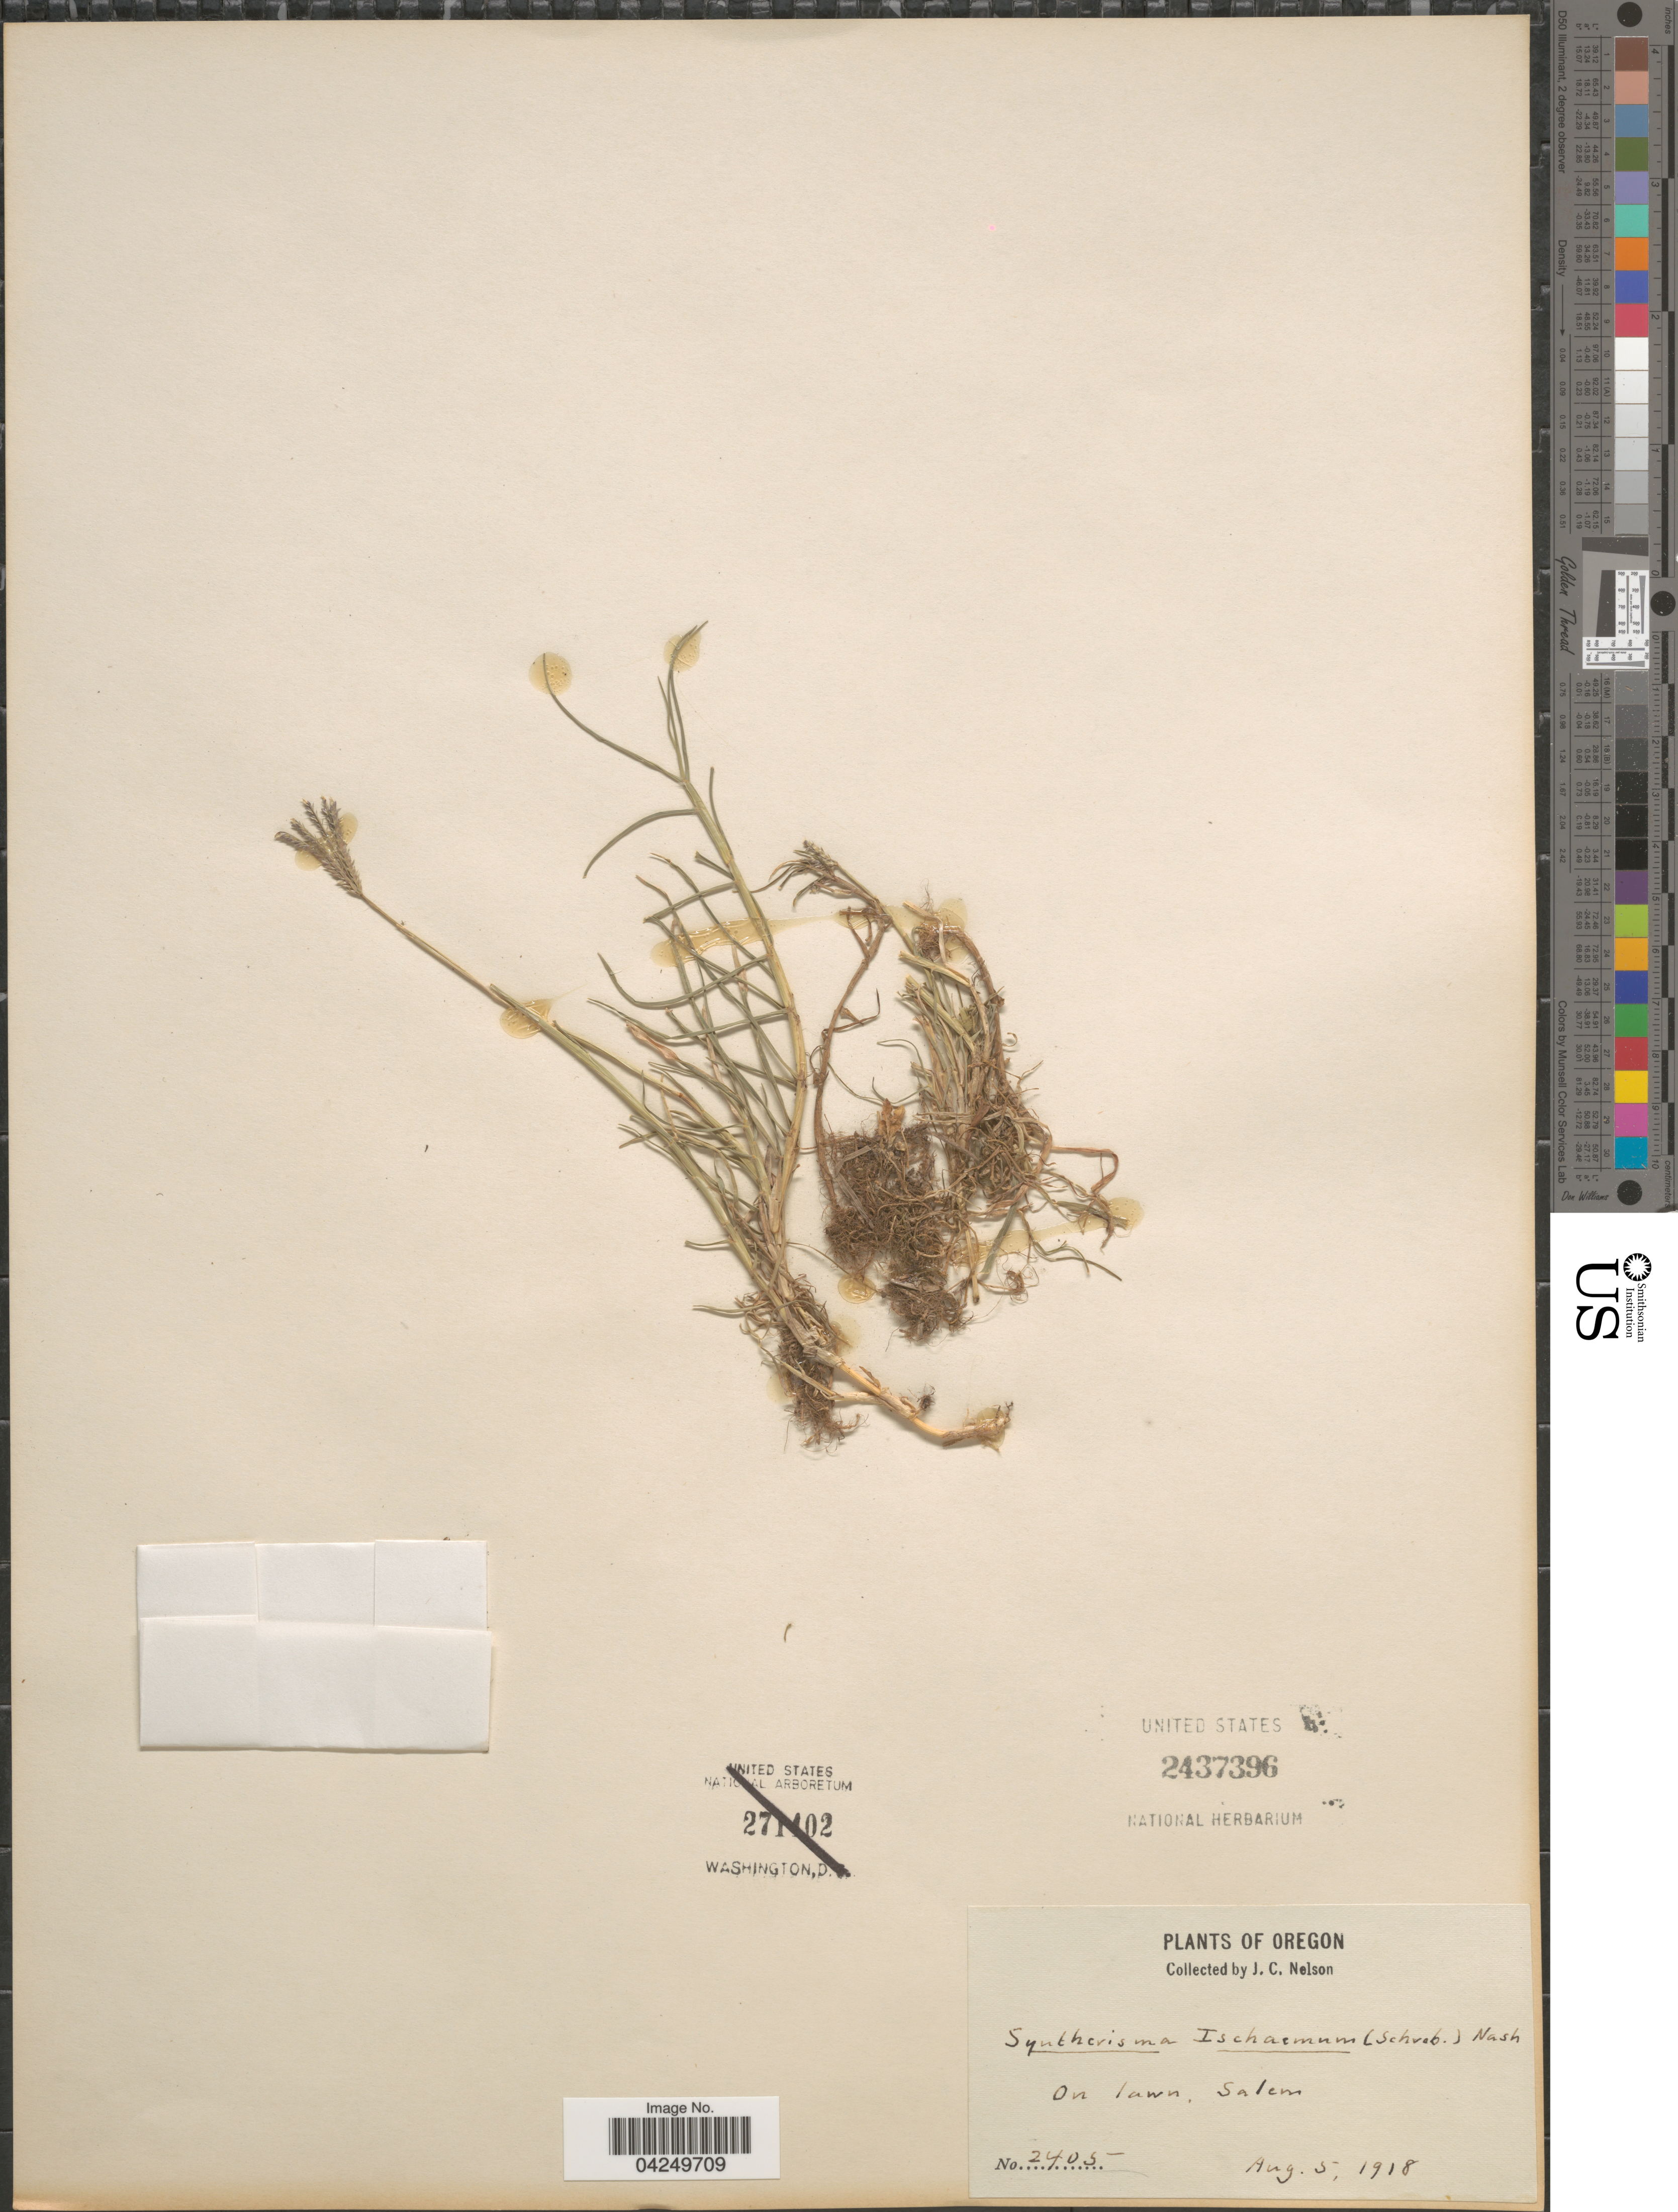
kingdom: Plantae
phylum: Tracheophyta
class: Liliopsida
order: Poales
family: Poaceae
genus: Digitaria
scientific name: Digitaria ischaemum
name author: (Schreber) Schreber ex Muhl.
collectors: J. C. Nelson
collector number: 2405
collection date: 1918-08-05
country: United States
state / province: Oregon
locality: On lawn, Salem.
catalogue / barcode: US 2437396